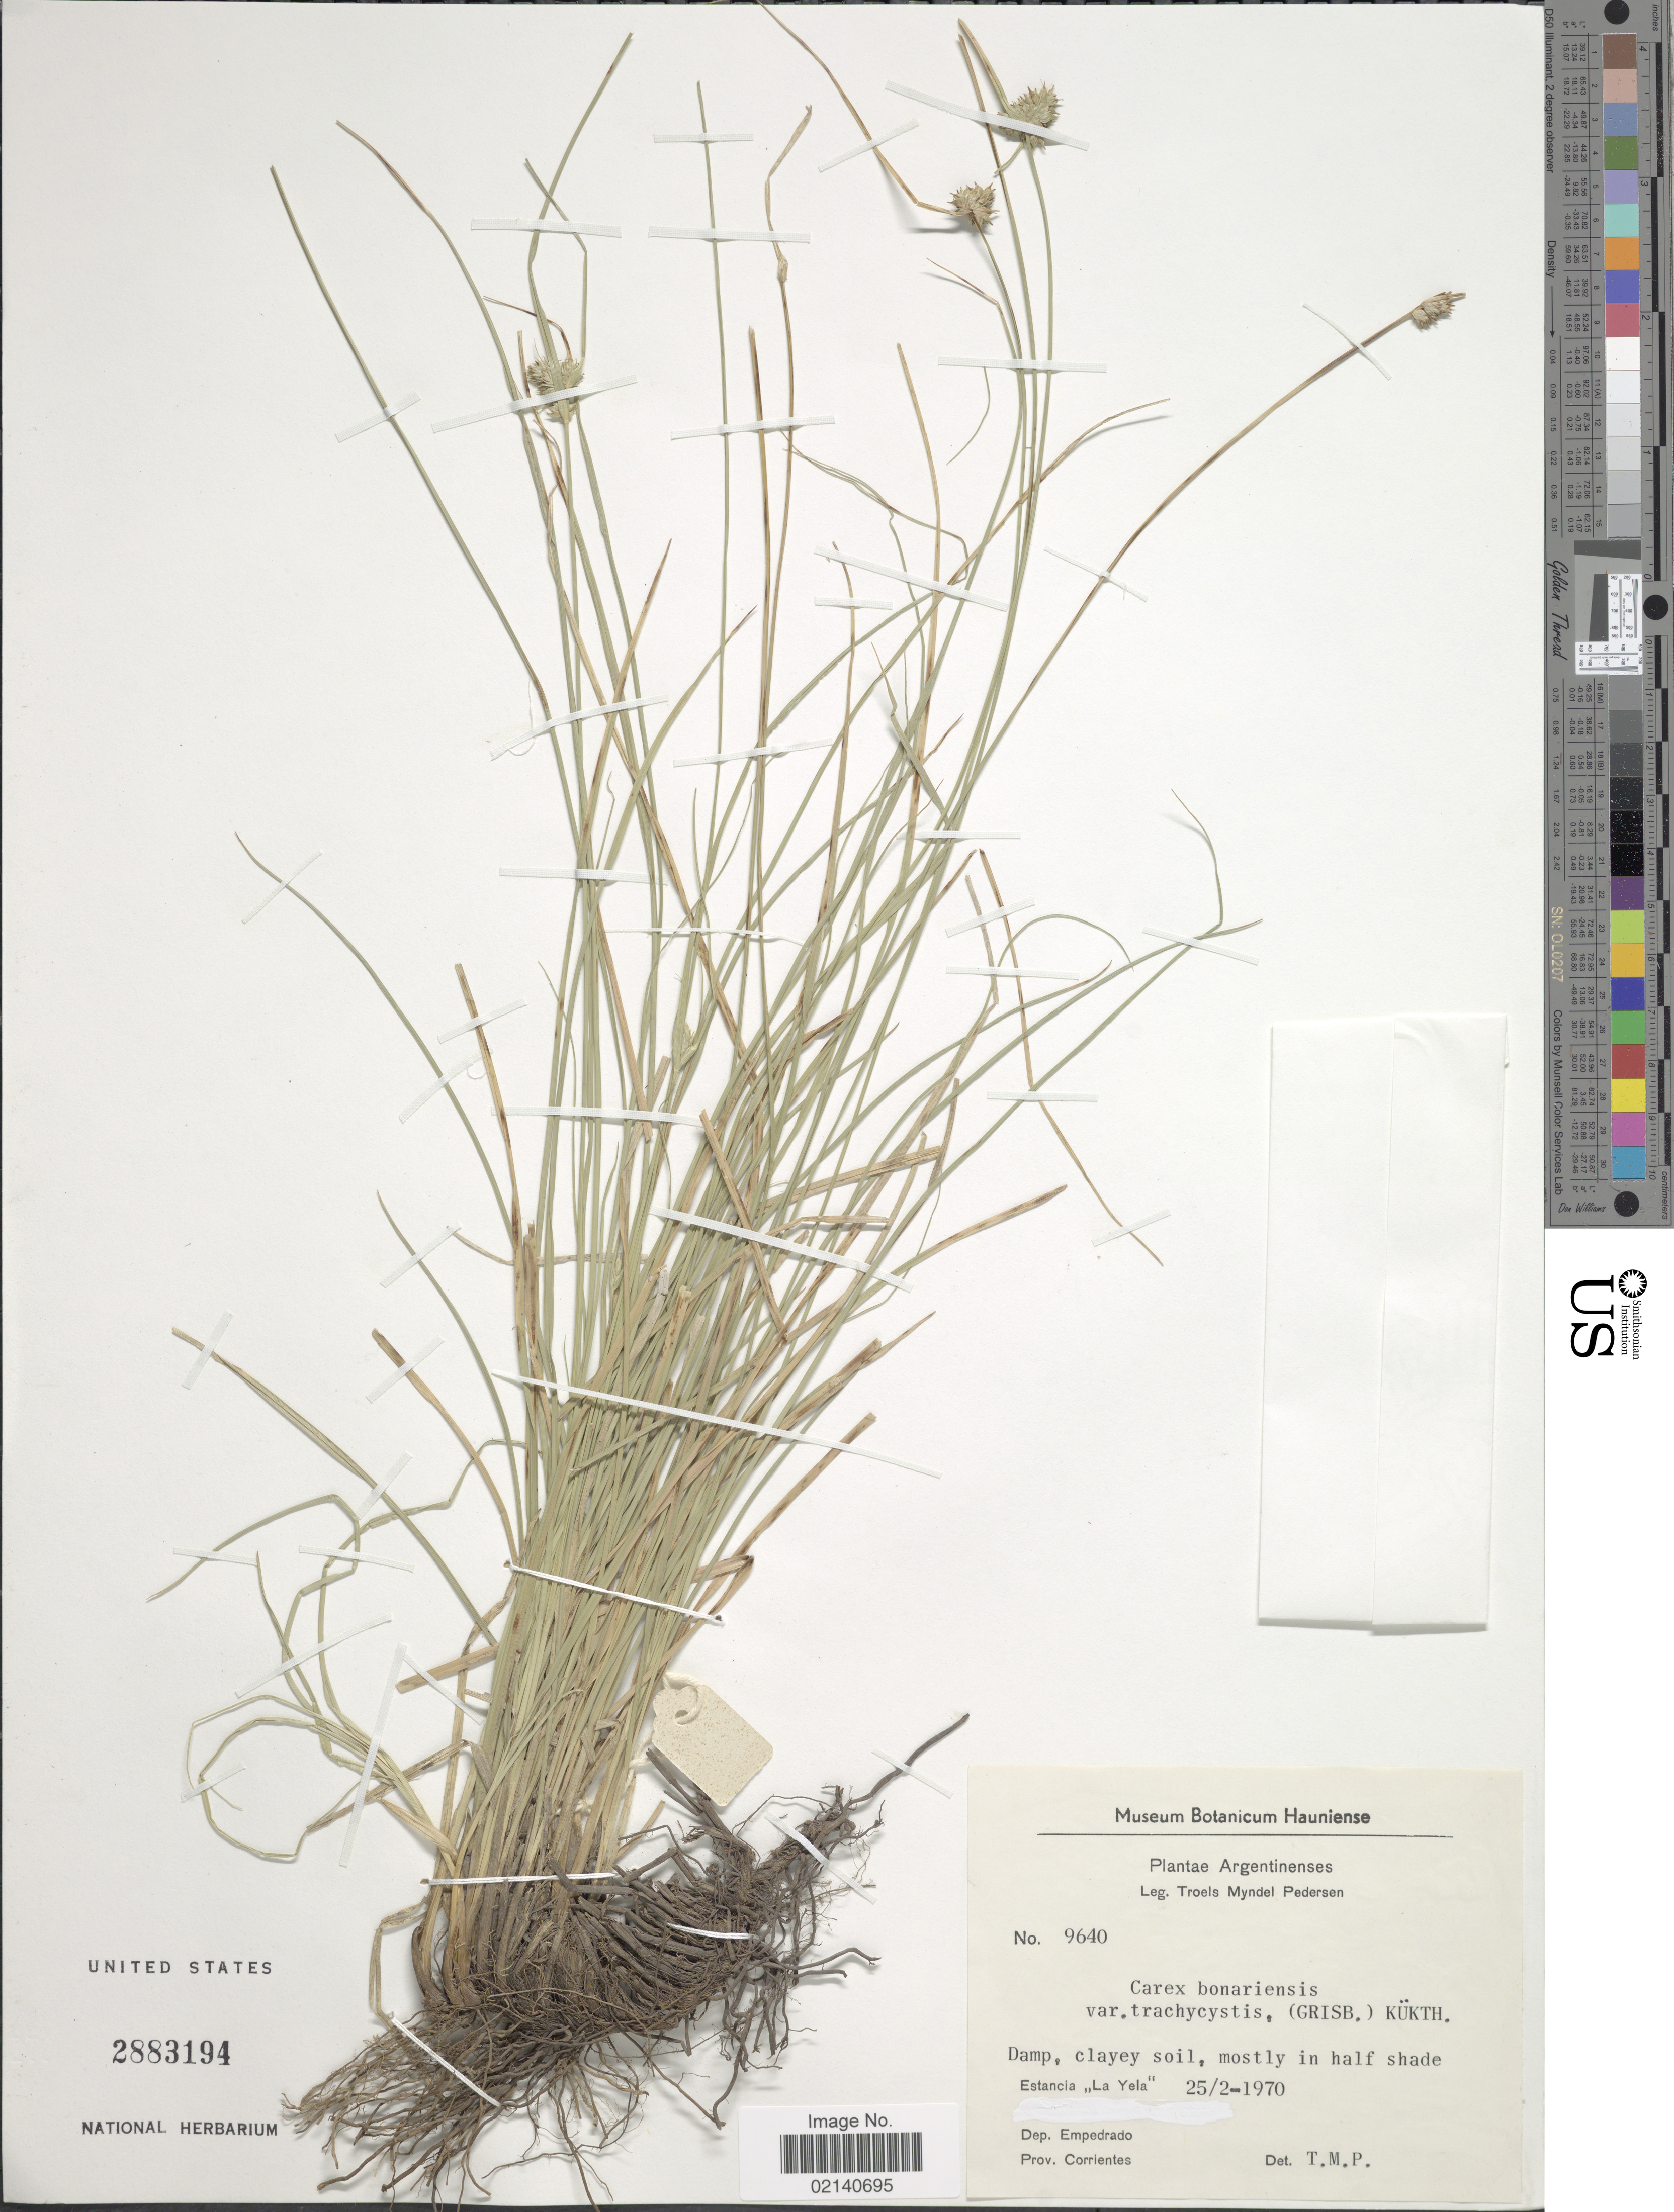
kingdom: Plantae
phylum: Tracheophyta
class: Liliopsida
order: Poales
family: Cyperaceae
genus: Carex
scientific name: Carex pedicularis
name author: Jim.Mejías & Naczi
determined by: Jimnéz-Mejias, Pedro, (UPOS), Universidad Pablo de Olavide (SPAIN)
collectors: T. Pederson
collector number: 9640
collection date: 1970-02-25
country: Argentina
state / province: Corrientes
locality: Argentinenses. Estancia La Yela. Dep. Empedrado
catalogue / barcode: US 2883194